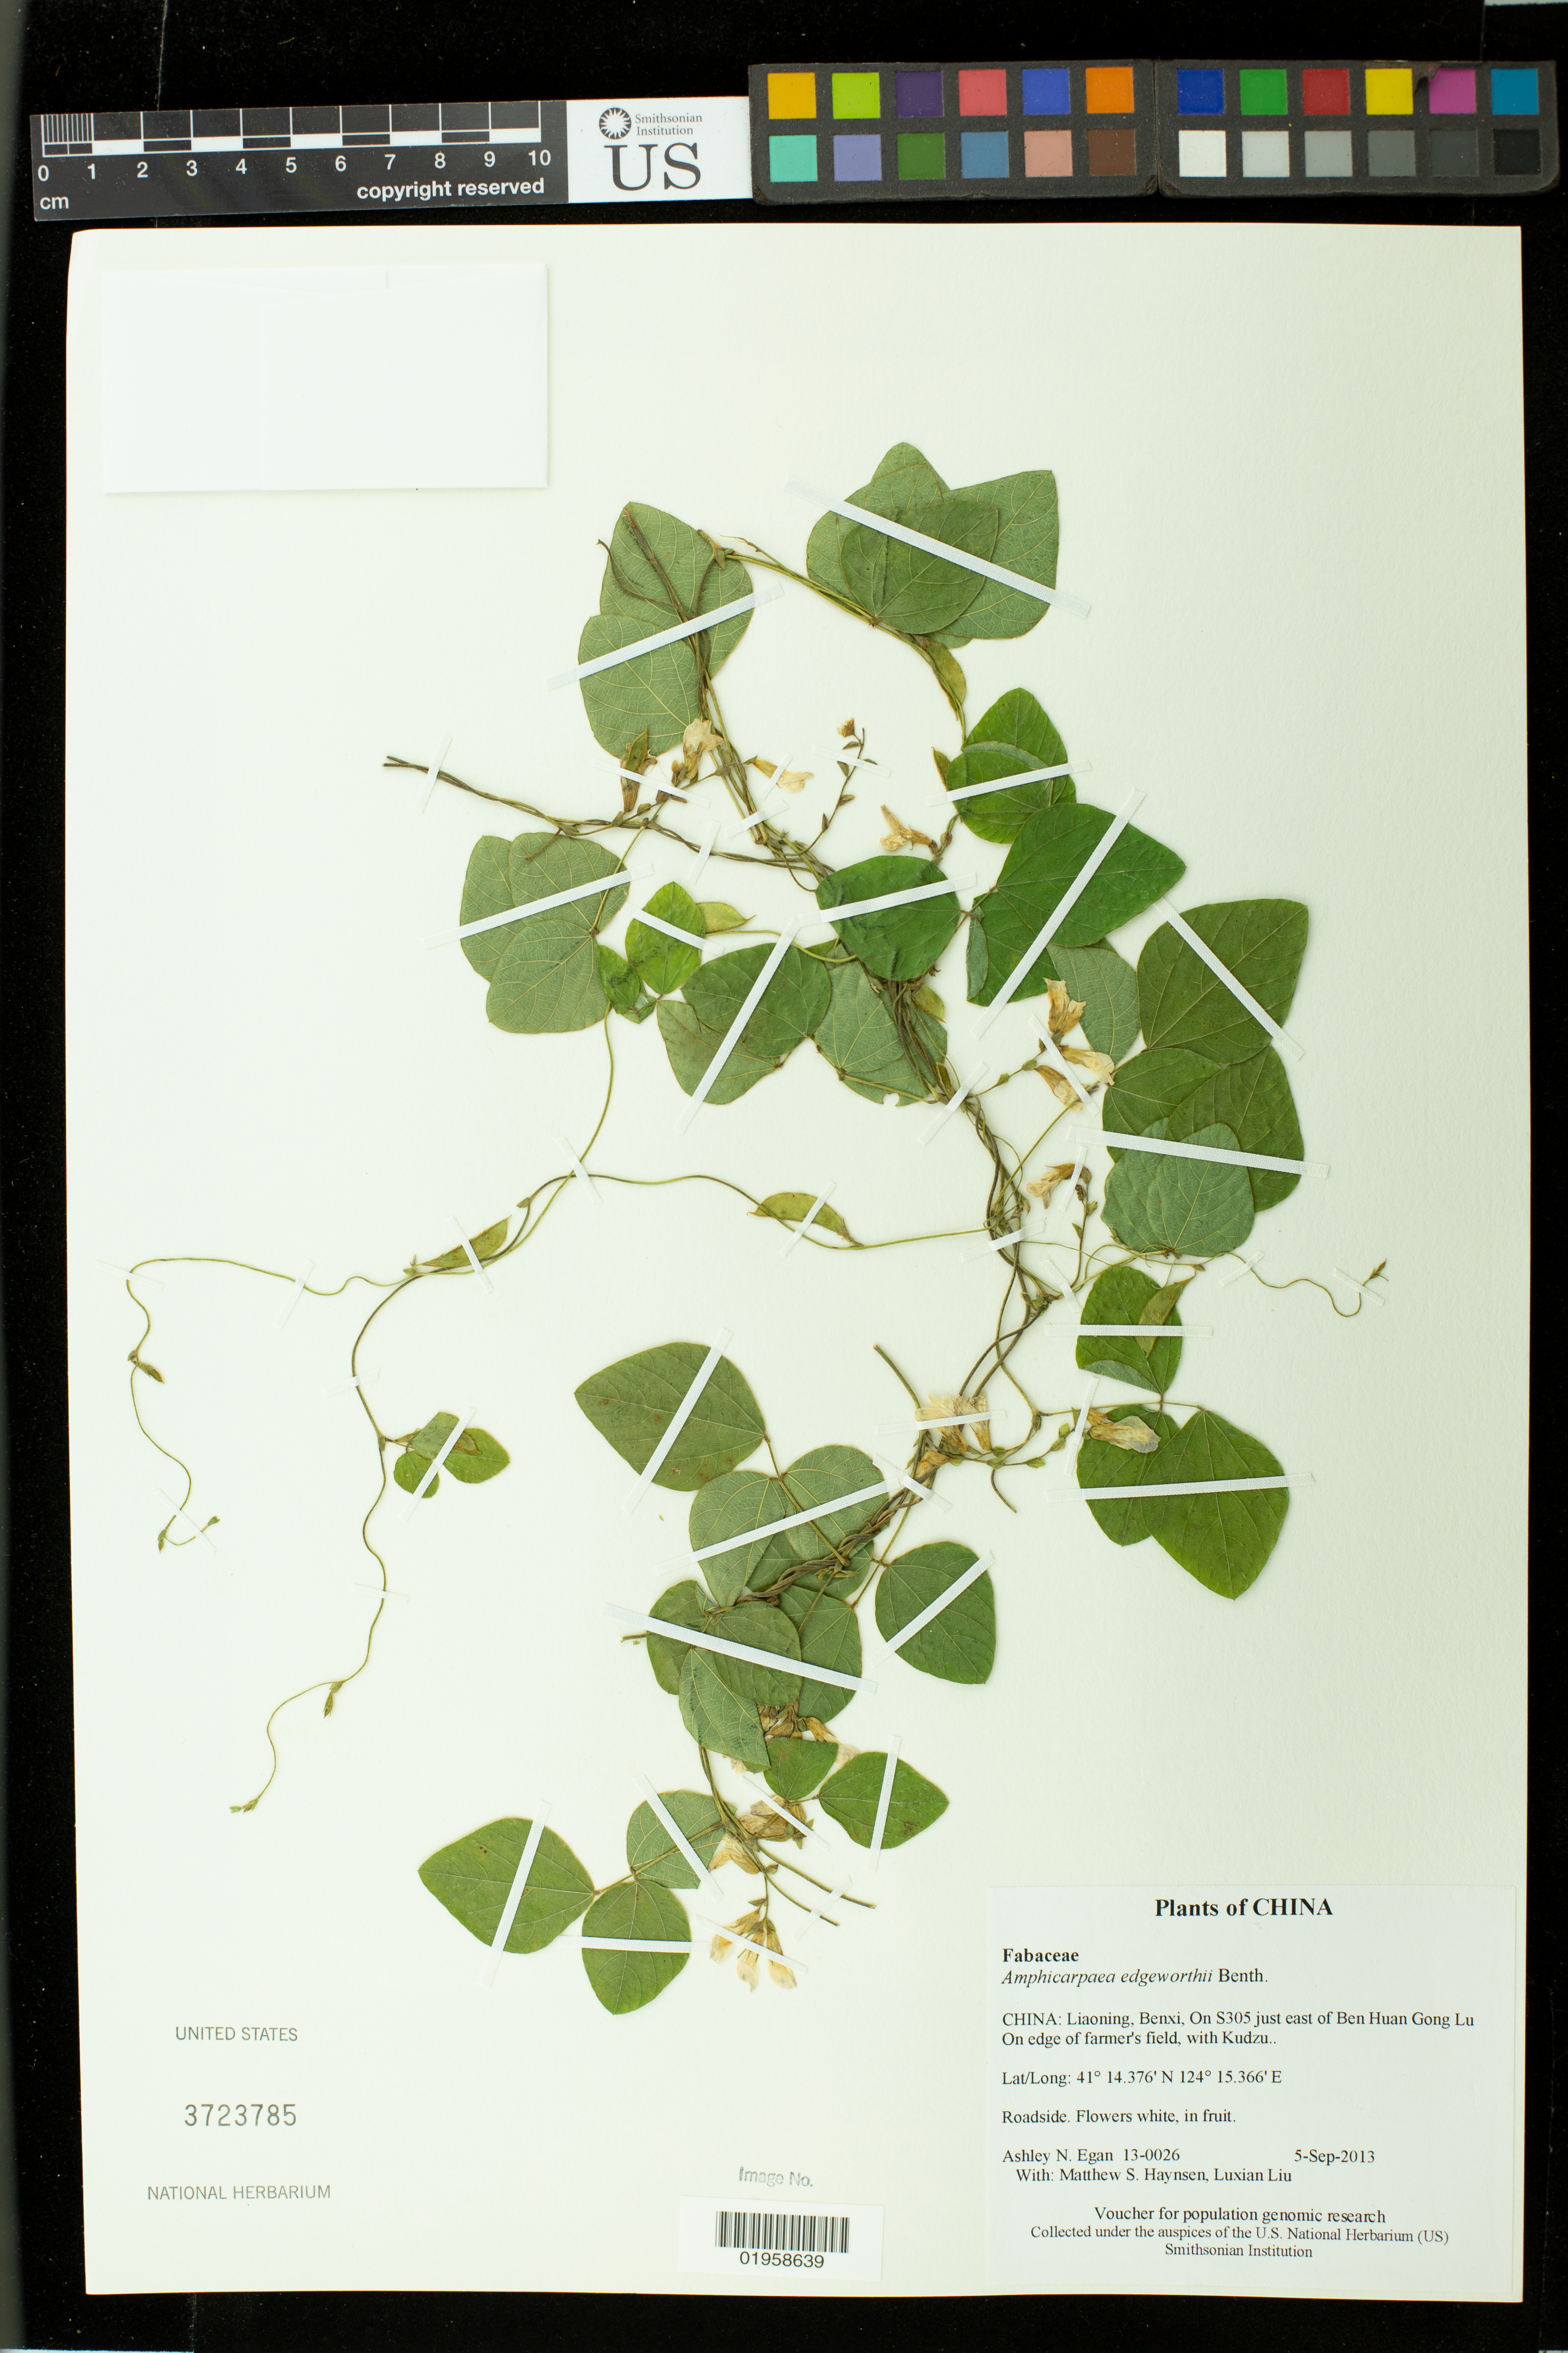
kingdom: Plantae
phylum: Tracheophyta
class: Magnoliopsida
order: Fabales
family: Fabaceae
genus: Amphicarpaea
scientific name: Amphicarpaea edgeworthii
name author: Benth.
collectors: A. N. Egan, M. Hansen & L. Liu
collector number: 13-0026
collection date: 2013-09-05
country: China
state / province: Liaoning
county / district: Benxi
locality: On S305 just east of Ben Huan Gong Lu, On edge of farmer's field, with Kudzu.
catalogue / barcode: US 3723785